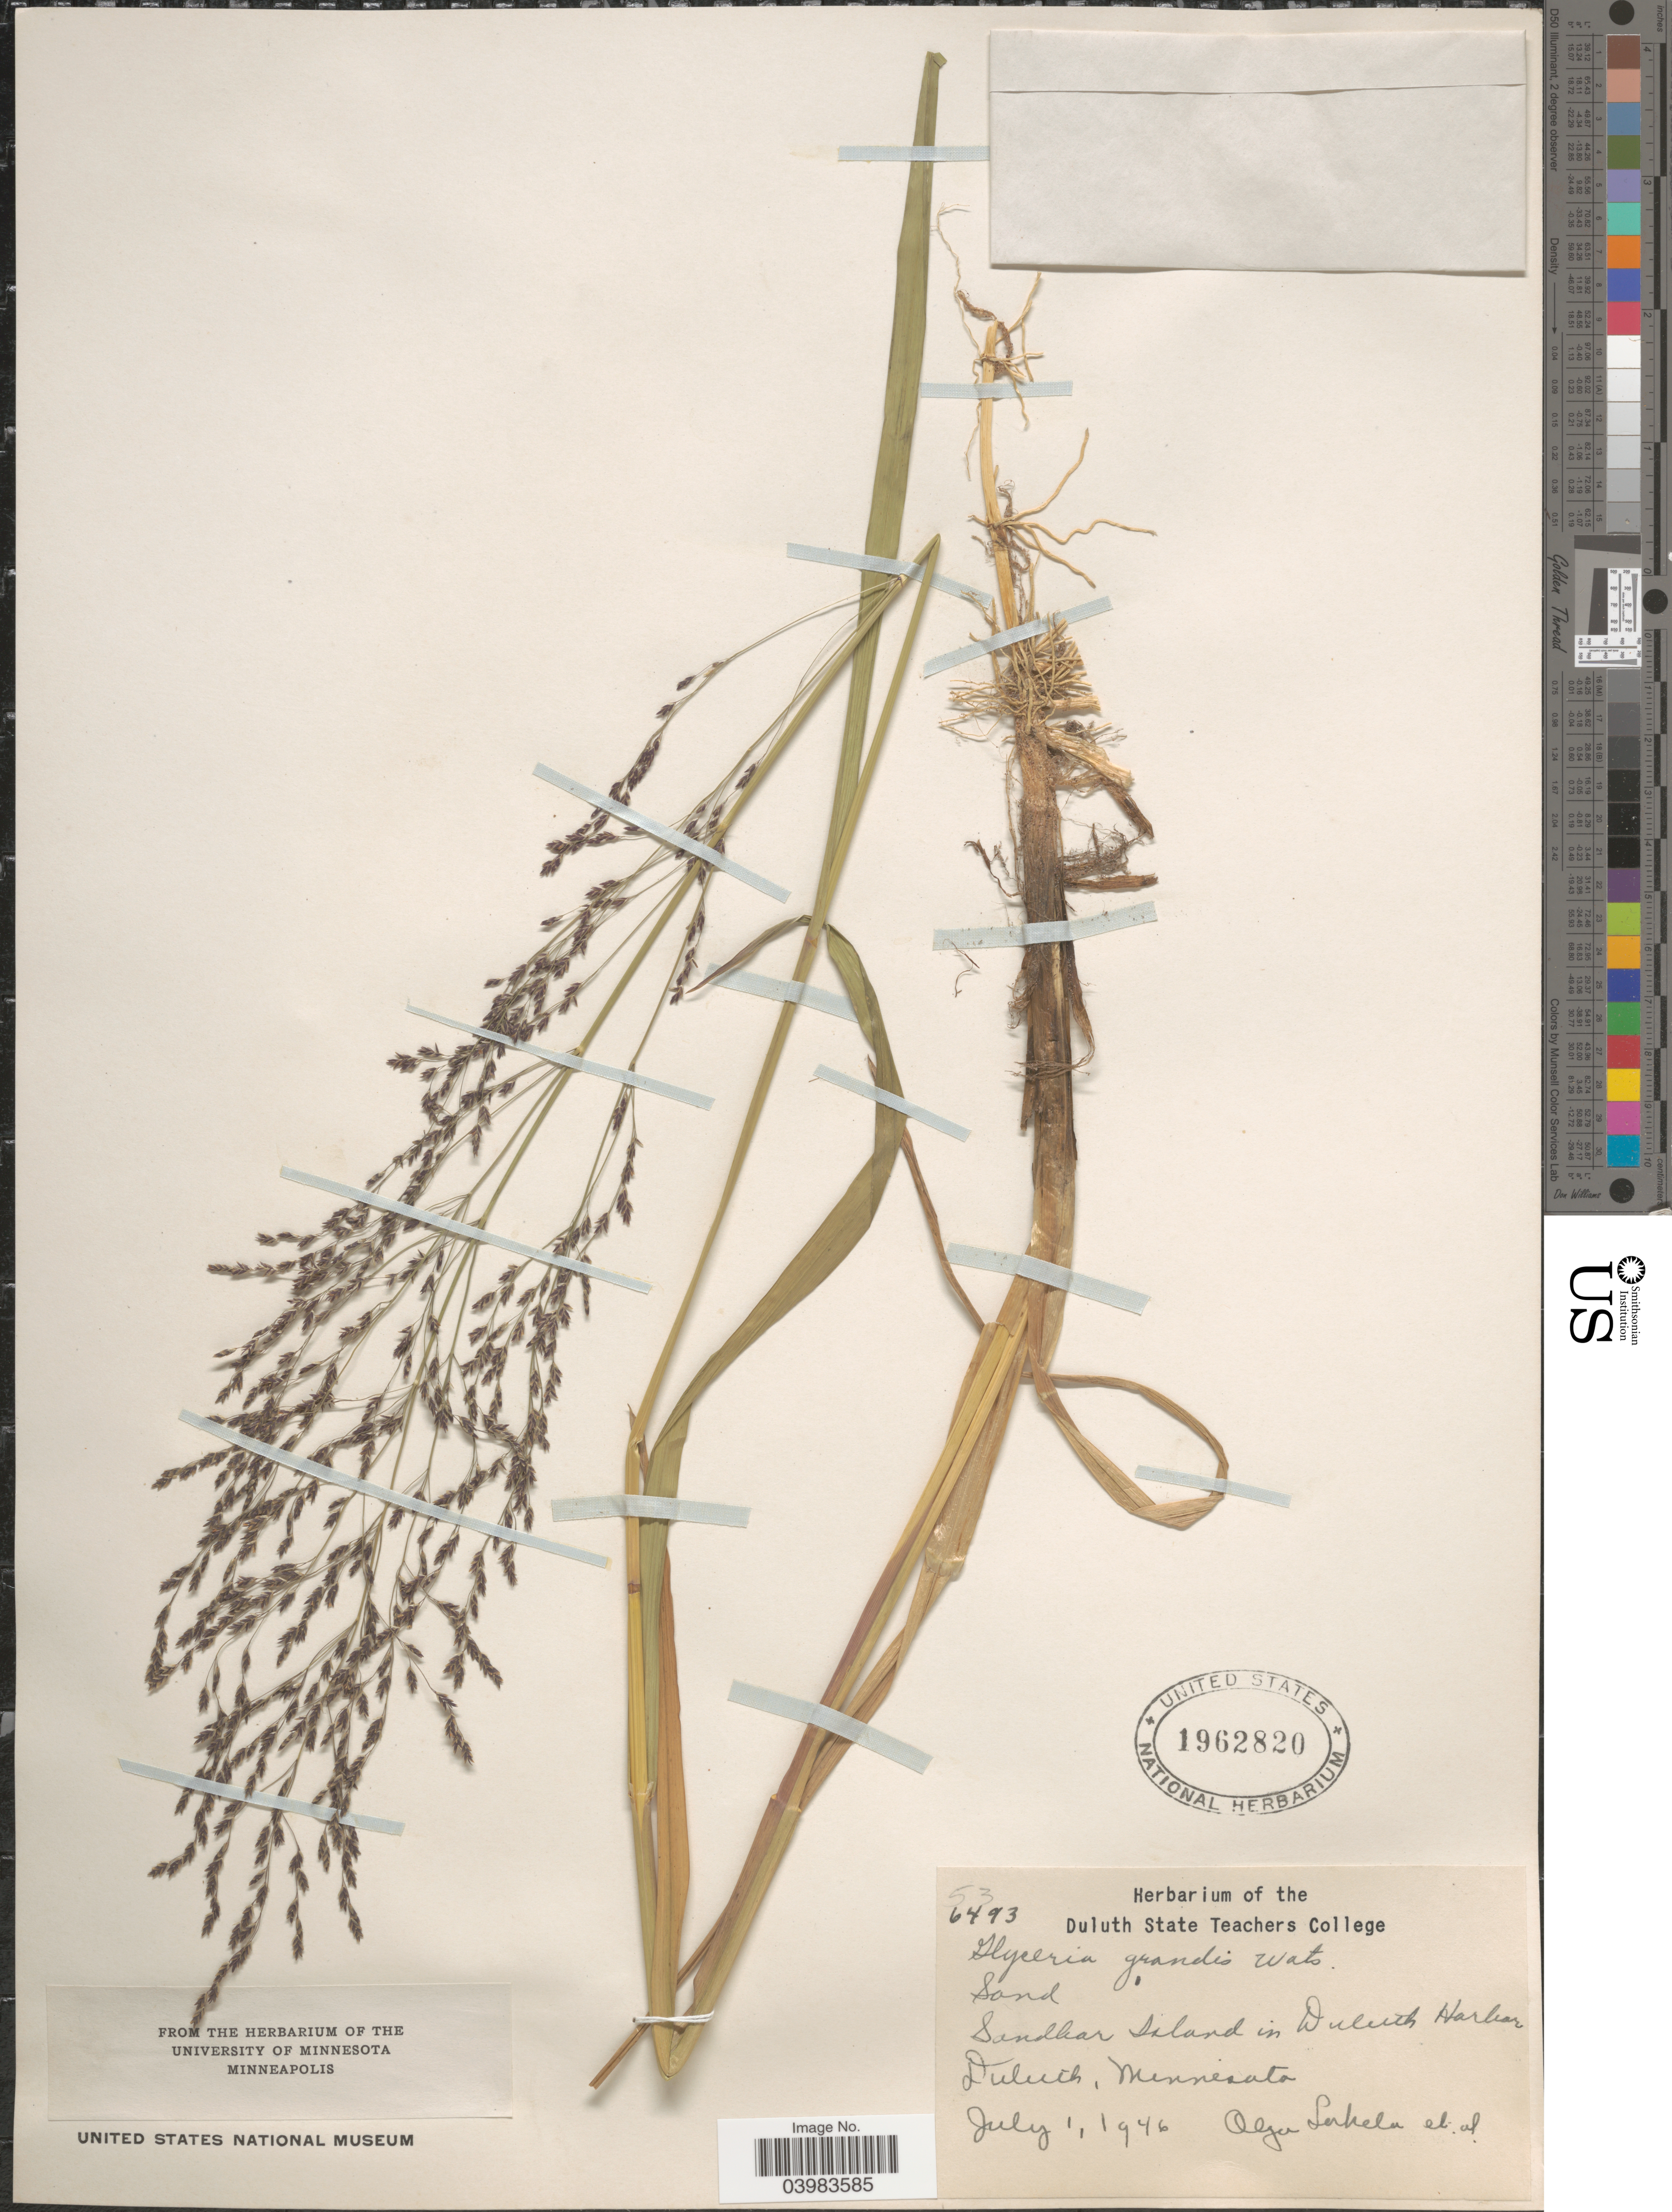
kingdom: Plantae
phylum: Tracheophyta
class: Liliopsida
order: Poales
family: Poaceae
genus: Glyceria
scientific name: Glyceria grandis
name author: S. Watson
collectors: O. K. Lakela & et al.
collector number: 6493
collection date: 1946-07-01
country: United States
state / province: Minnesota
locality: Sandkar Island in Duluth Harbor. Duluth.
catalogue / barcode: US 1962820